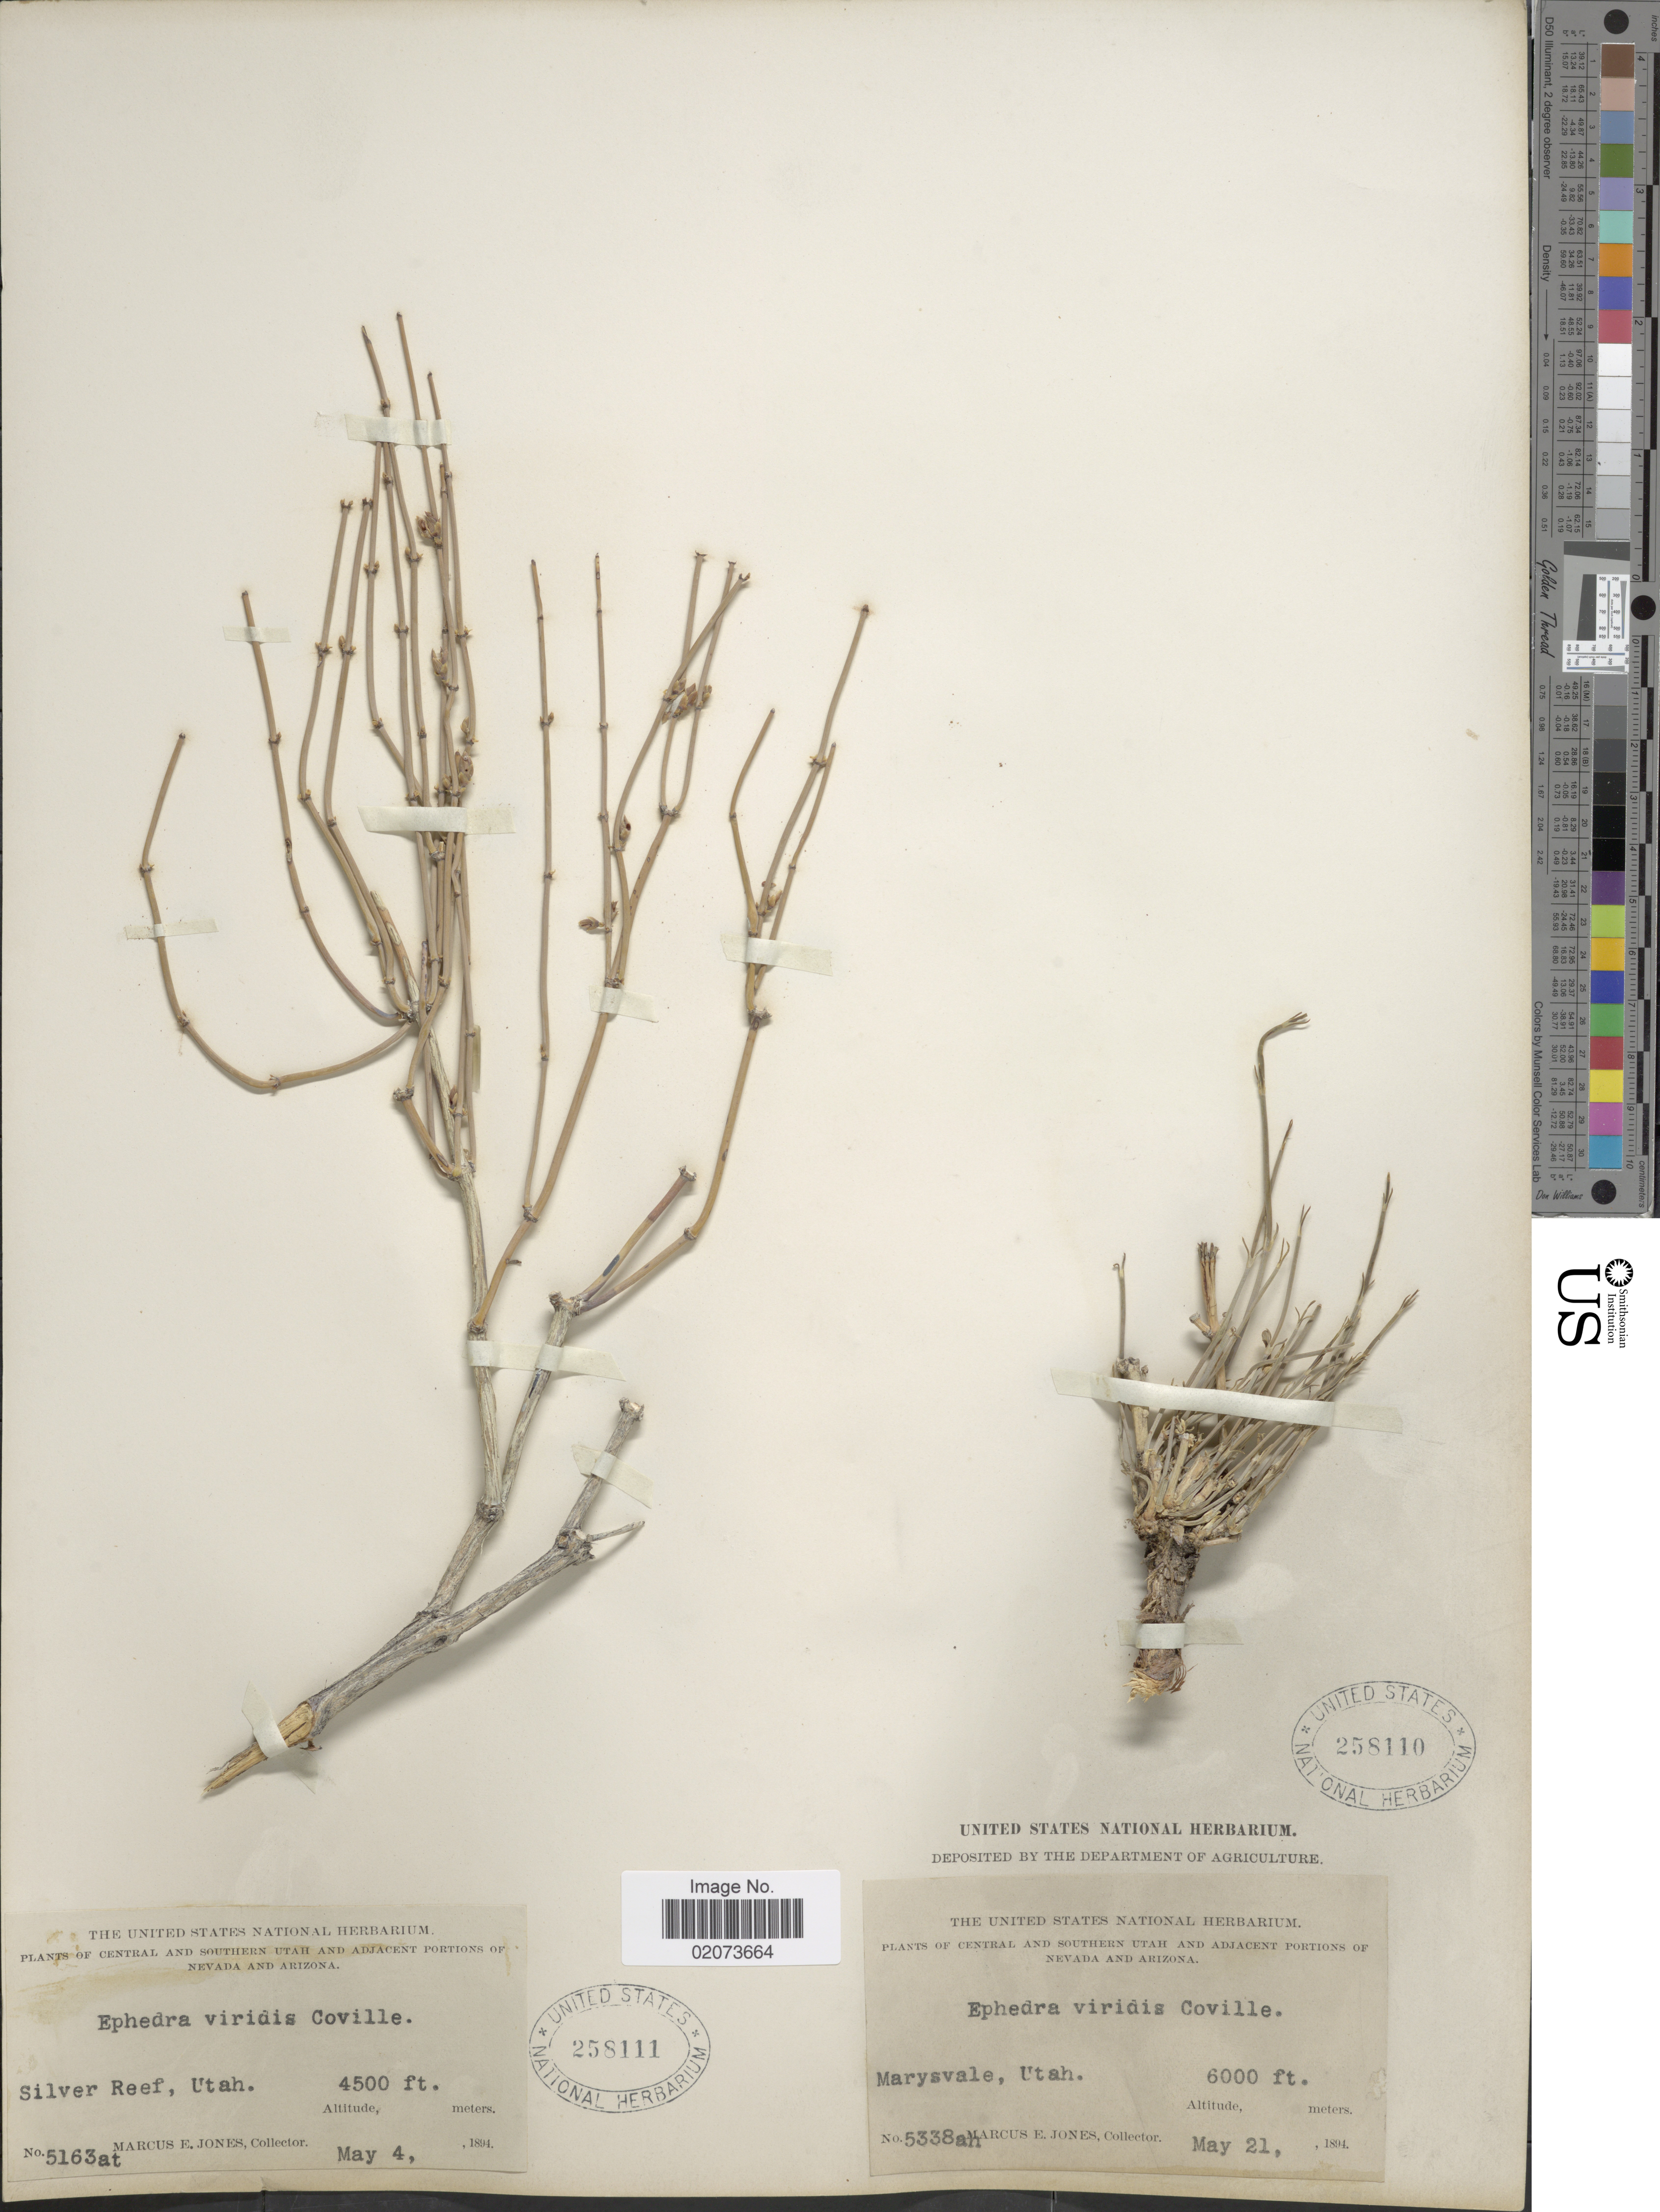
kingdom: Plantae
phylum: Tracheophyta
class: Gnetopsida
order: Ephedrales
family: Ephedraceae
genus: Ephedra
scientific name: Ephedra viridis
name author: Coville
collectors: M. E. Jones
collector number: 5163at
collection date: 1894-05-04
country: United States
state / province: Utah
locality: Central and Southern Utah, Silver Reef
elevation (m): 1372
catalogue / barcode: US 258111-2